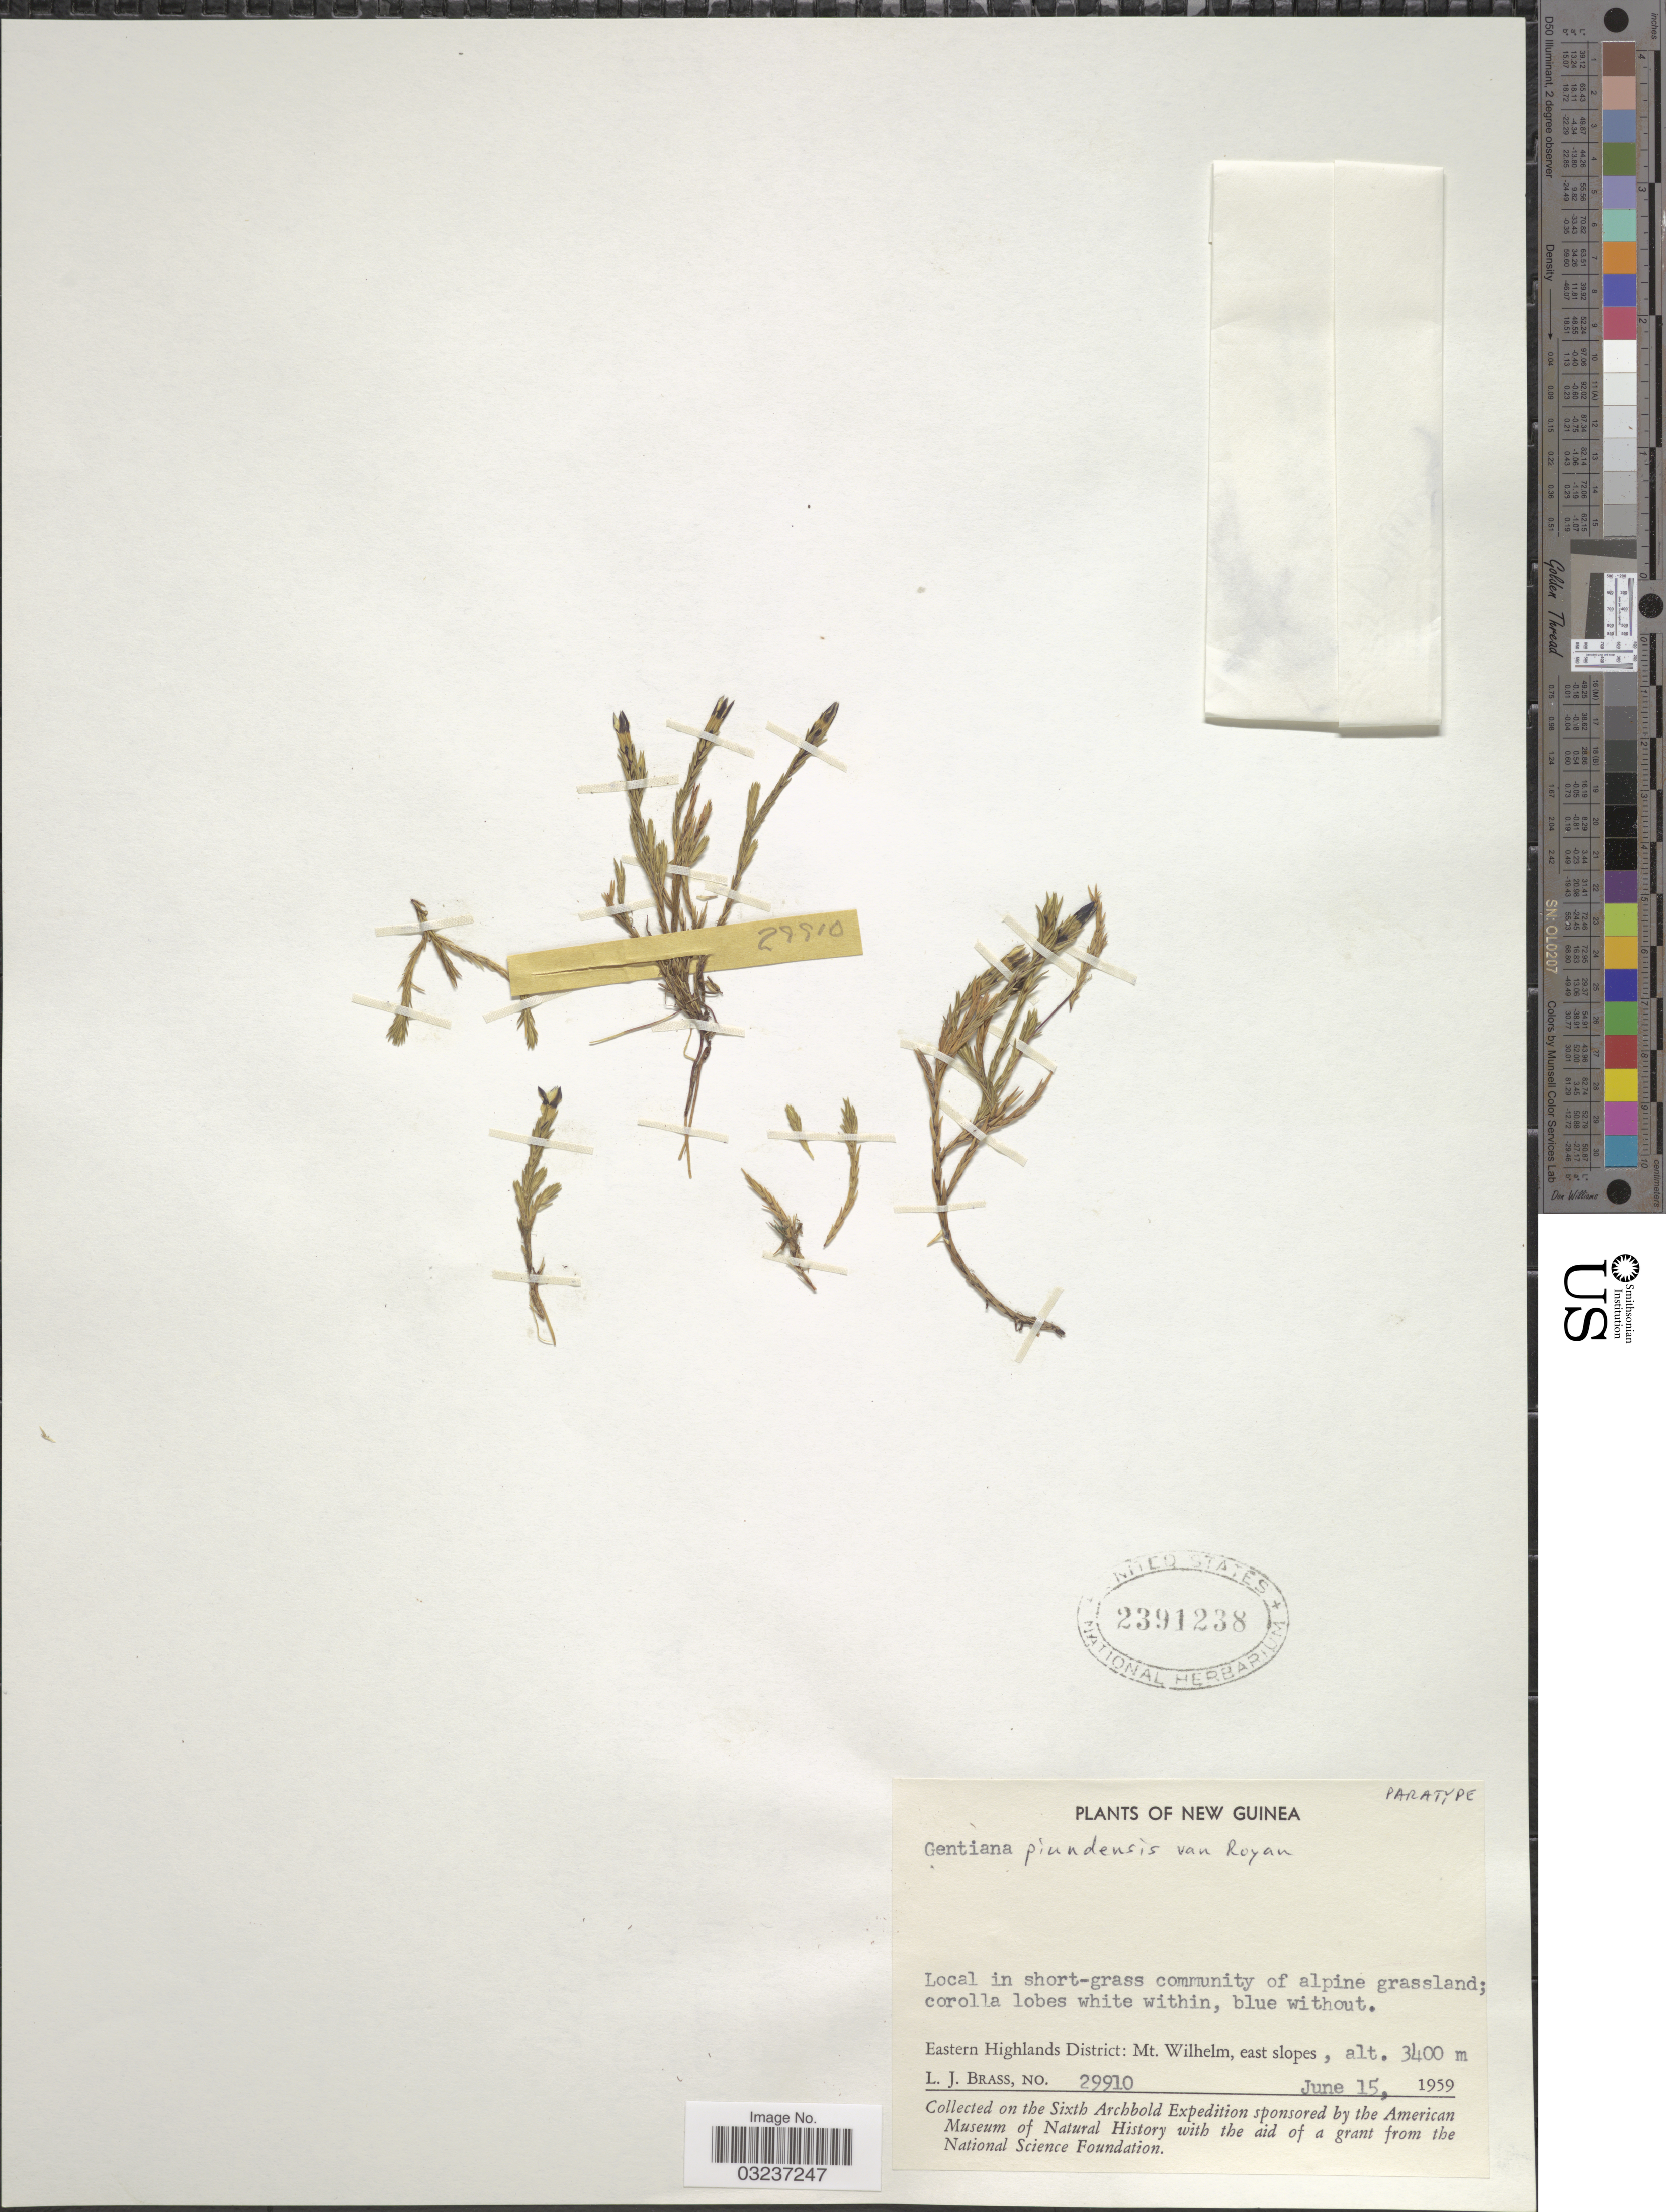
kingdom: Plantae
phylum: Tracheophyta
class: Magnoliopsida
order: Gentianales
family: Gentianaceae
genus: Gentiana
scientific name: Gentiana piundensis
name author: P. Royen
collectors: L. J. Brass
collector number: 29910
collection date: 1959-06-15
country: Papua New Guinea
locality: New Guinea. Eastern Highlands District: Mt. Wilhelm, east slopes.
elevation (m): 3400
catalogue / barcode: US 2391238